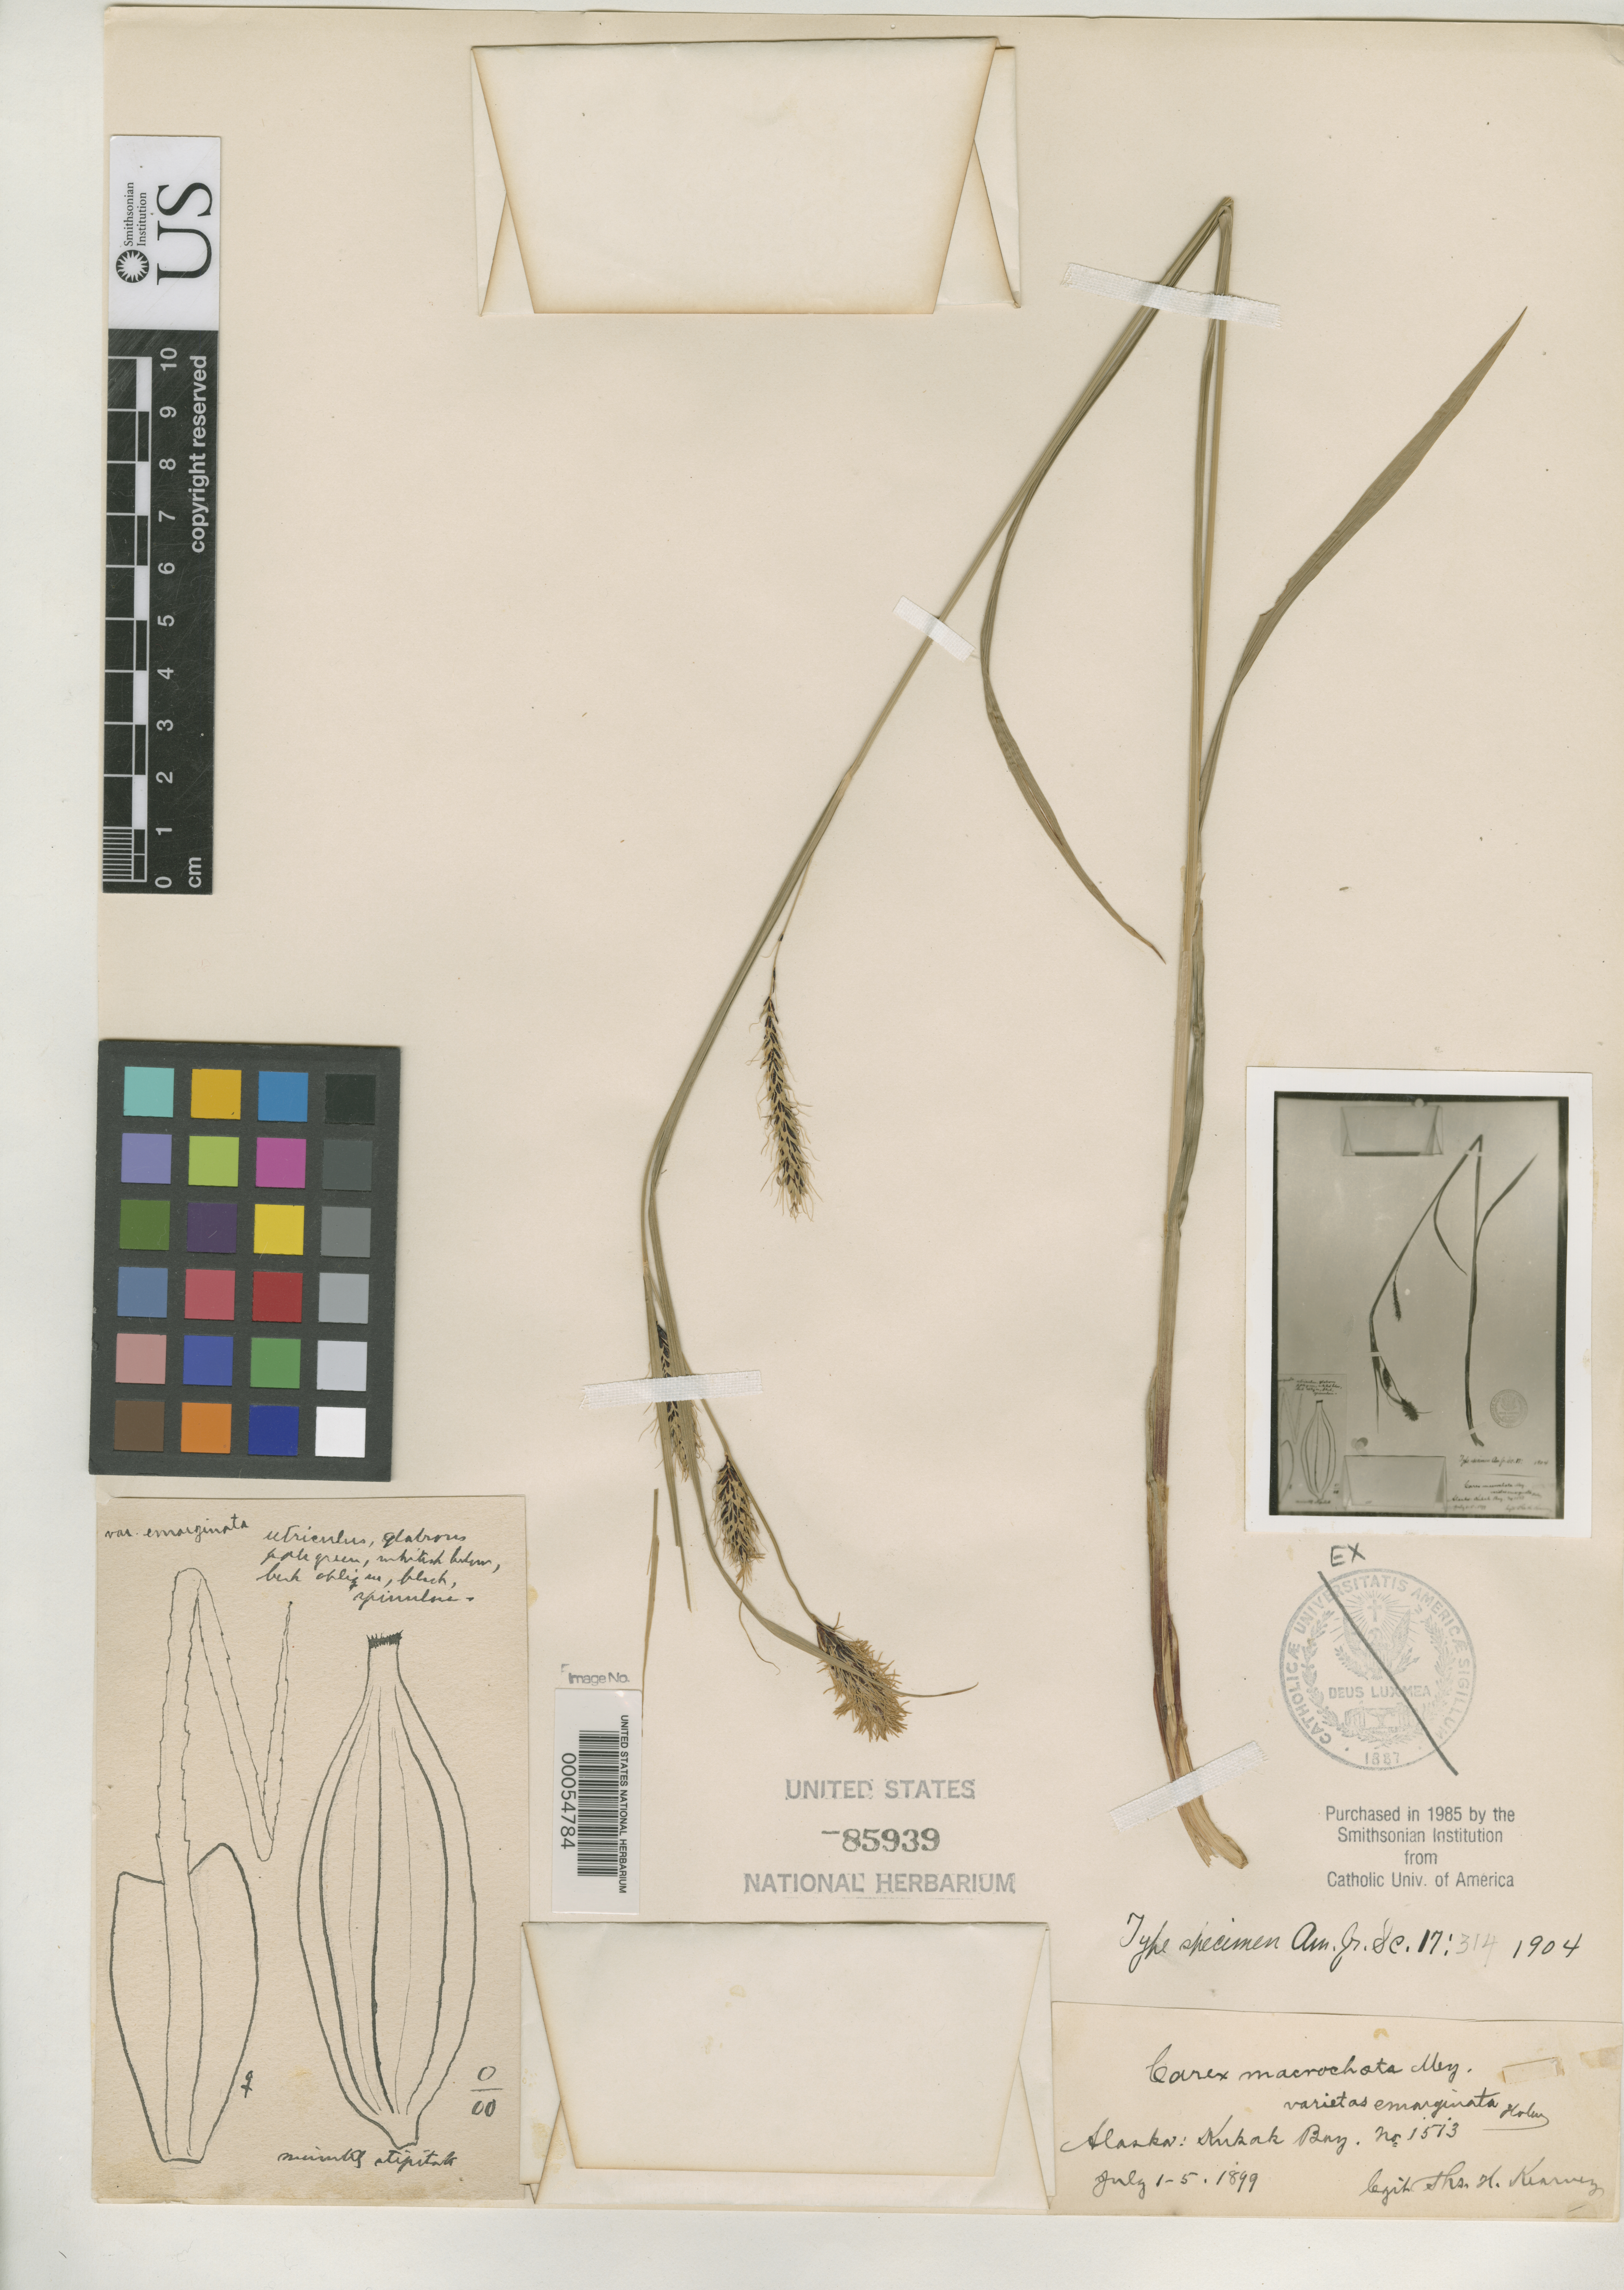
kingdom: Plantae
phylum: Tracheophyta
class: Liliopsida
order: Poales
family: Cyperaceae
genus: Carex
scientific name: Carex macrochaeta var. emarginata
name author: Holm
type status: Isotype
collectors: T. H. Kearney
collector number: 1513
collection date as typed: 01 Jul 1899 to 05 Jul 1899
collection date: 1899-07-01/1899-07-05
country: United States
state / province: Alaska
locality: Kukak Bay.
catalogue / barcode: US 85939